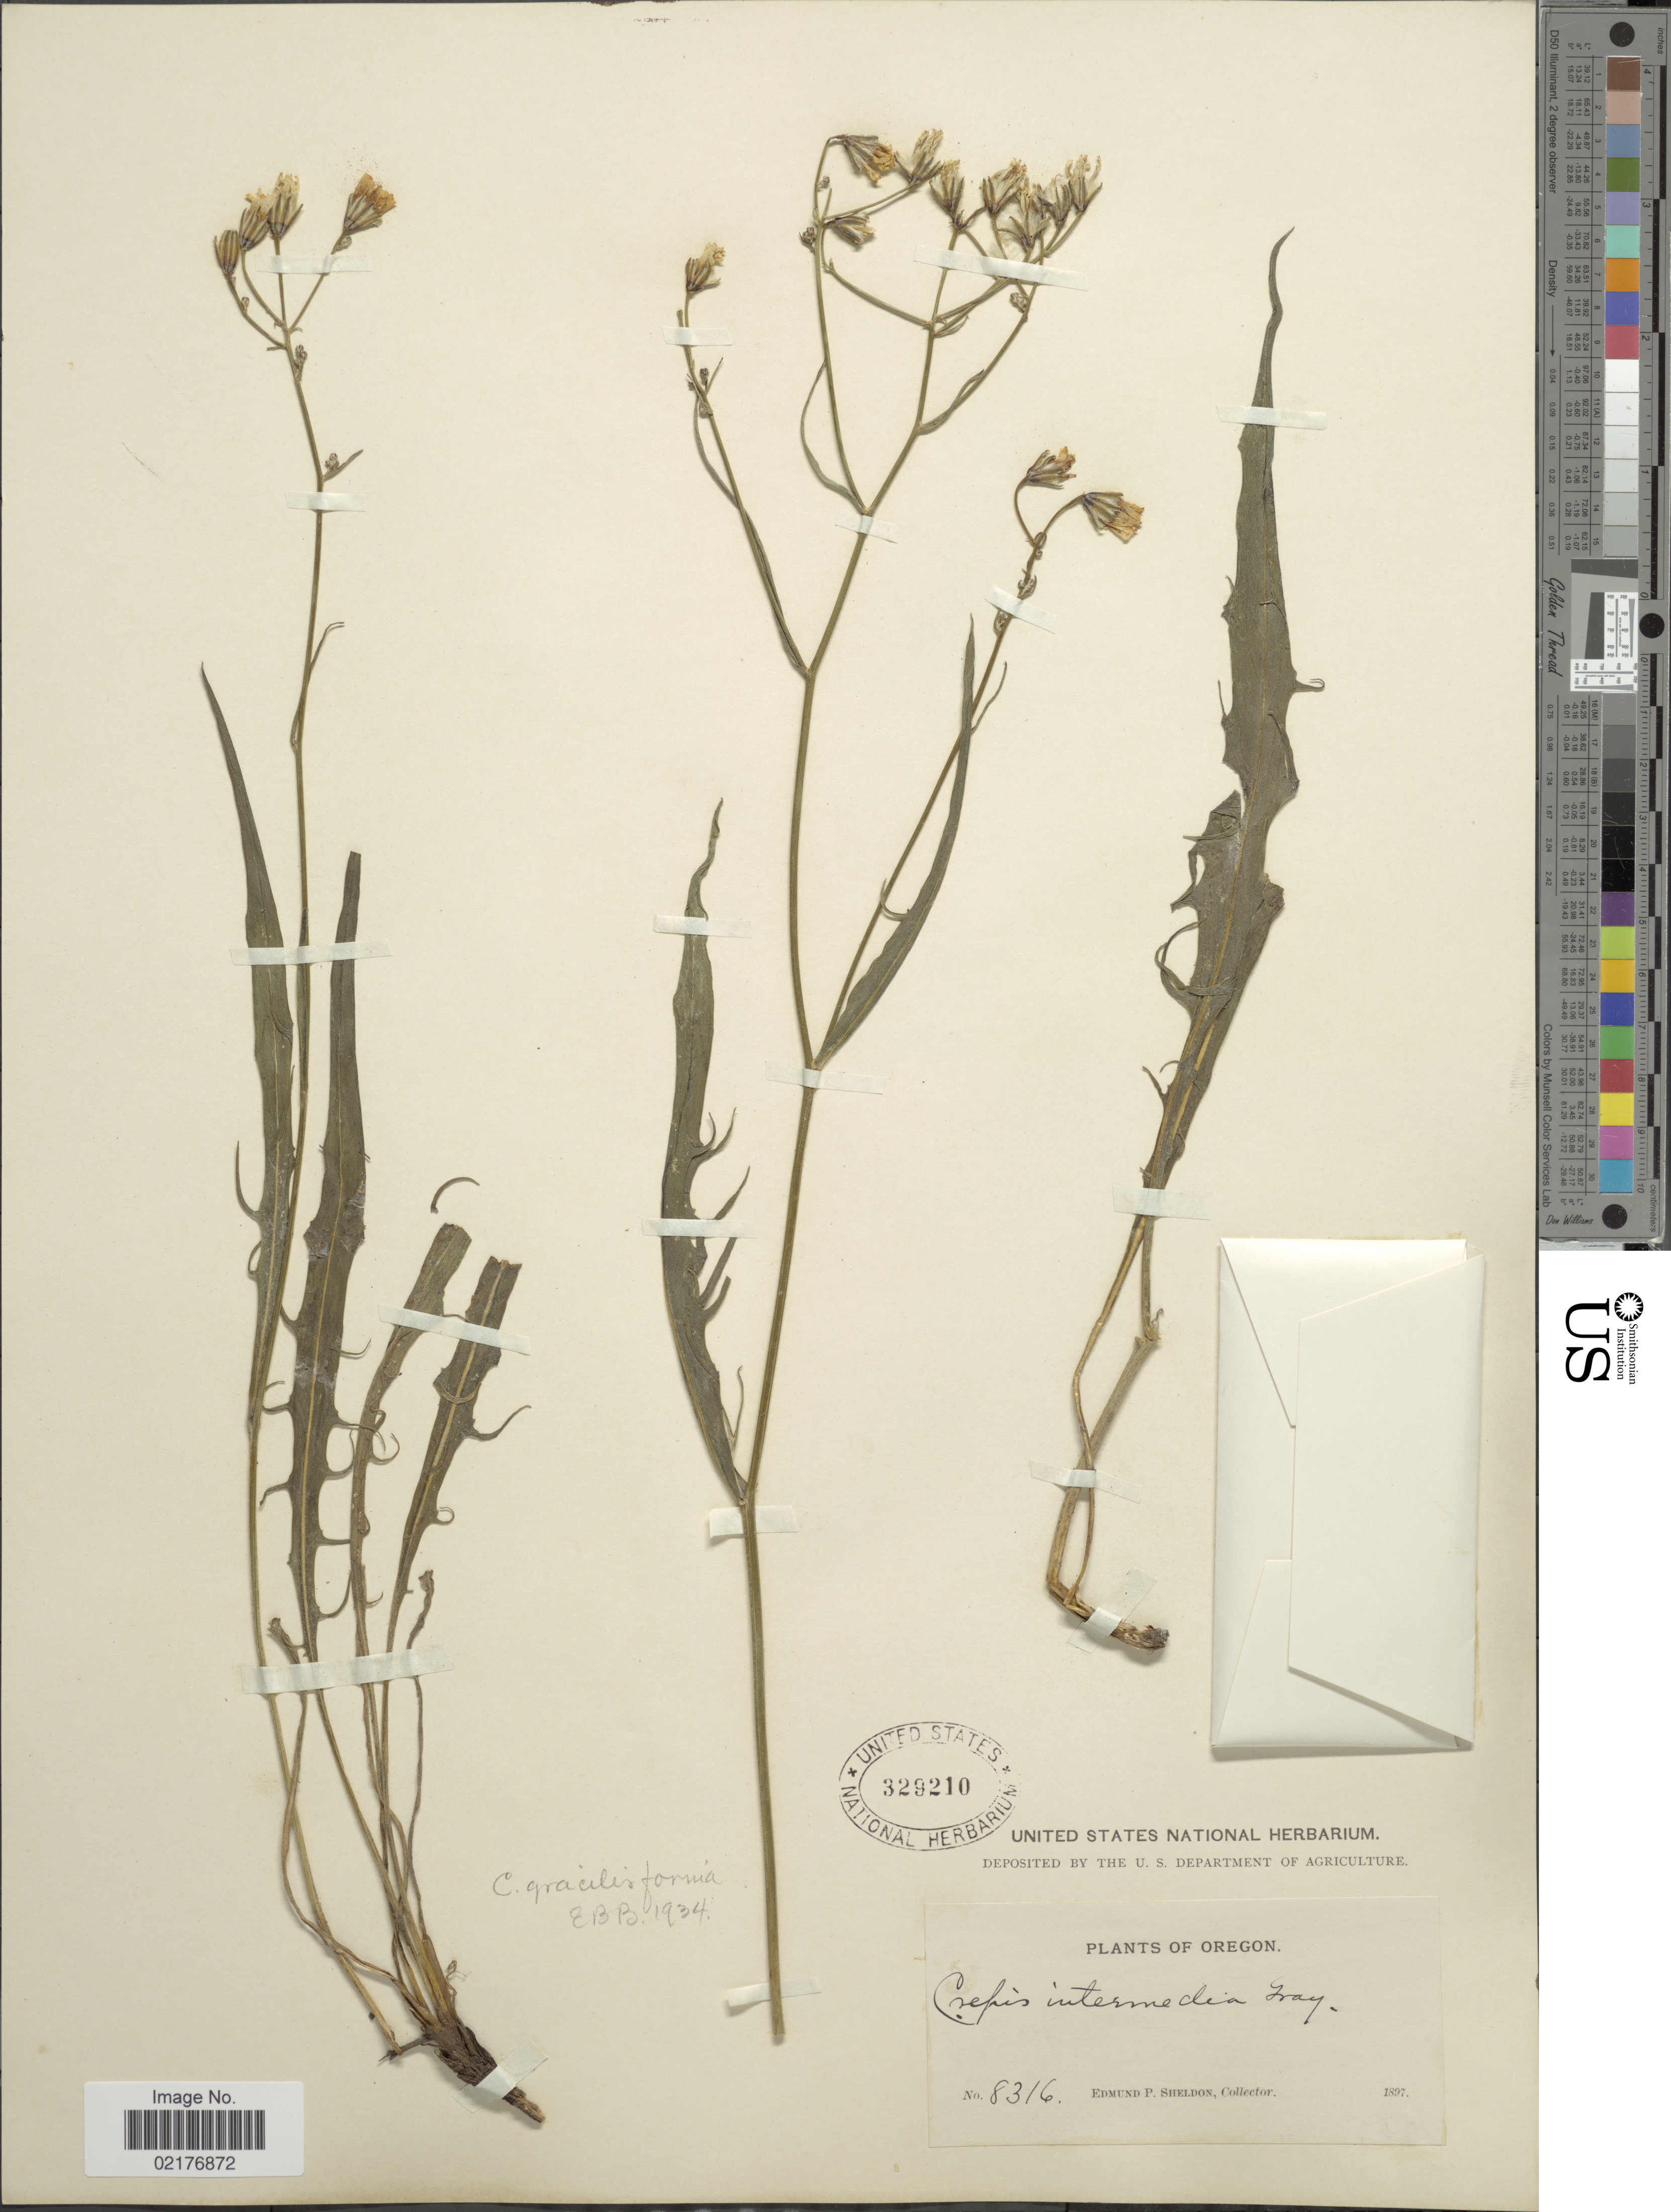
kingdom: Plantae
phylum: Tracheophyta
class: Magnoliopsida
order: Asterales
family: Asteraceae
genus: Crepis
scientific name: Crepis atribarba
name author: A. Heller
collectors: E. P. Sheldon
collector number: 8316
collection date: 1897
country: United States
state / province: Oregon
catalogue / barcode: US 329210